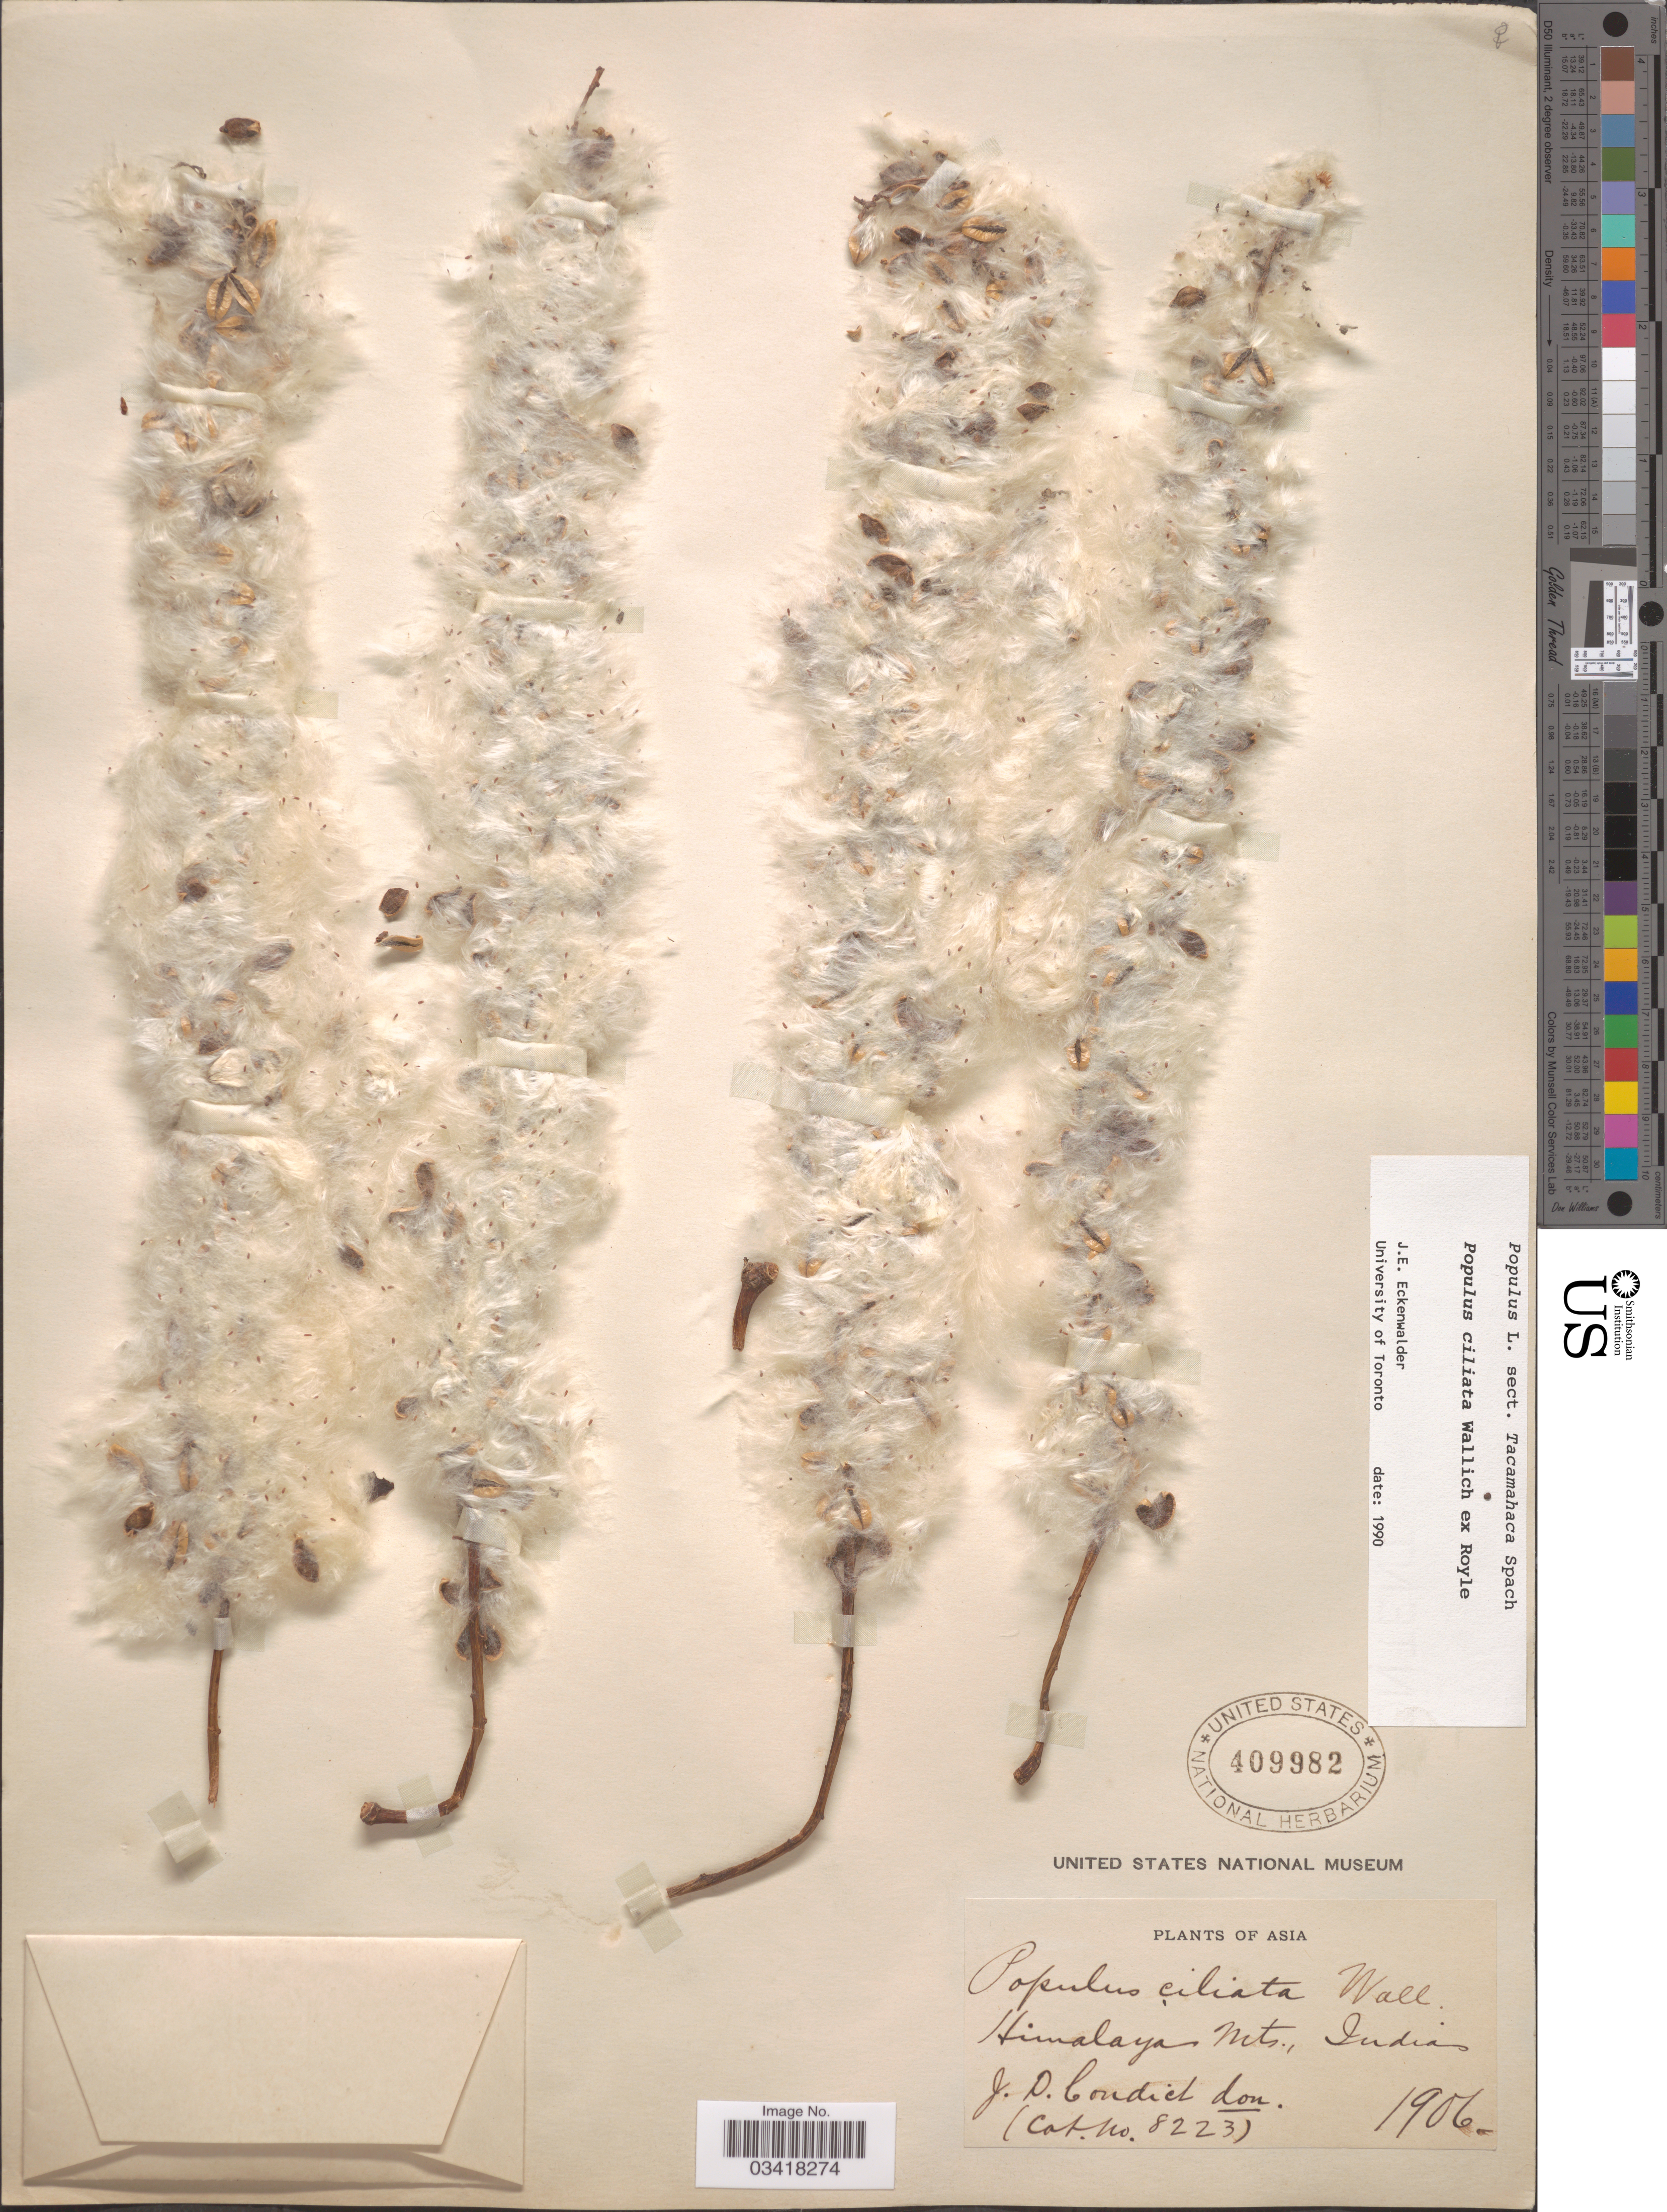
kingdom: Plantae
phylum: Tracheophyta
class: Magnoliopsida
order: Malpighiales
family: Salicaceae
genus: Populus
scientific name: Populus ciliata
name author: Wall. ex Royle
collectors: J. Condict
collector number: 8223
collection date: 1906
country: India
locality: Asia. Himalaya Mts.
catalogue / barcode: US 409982